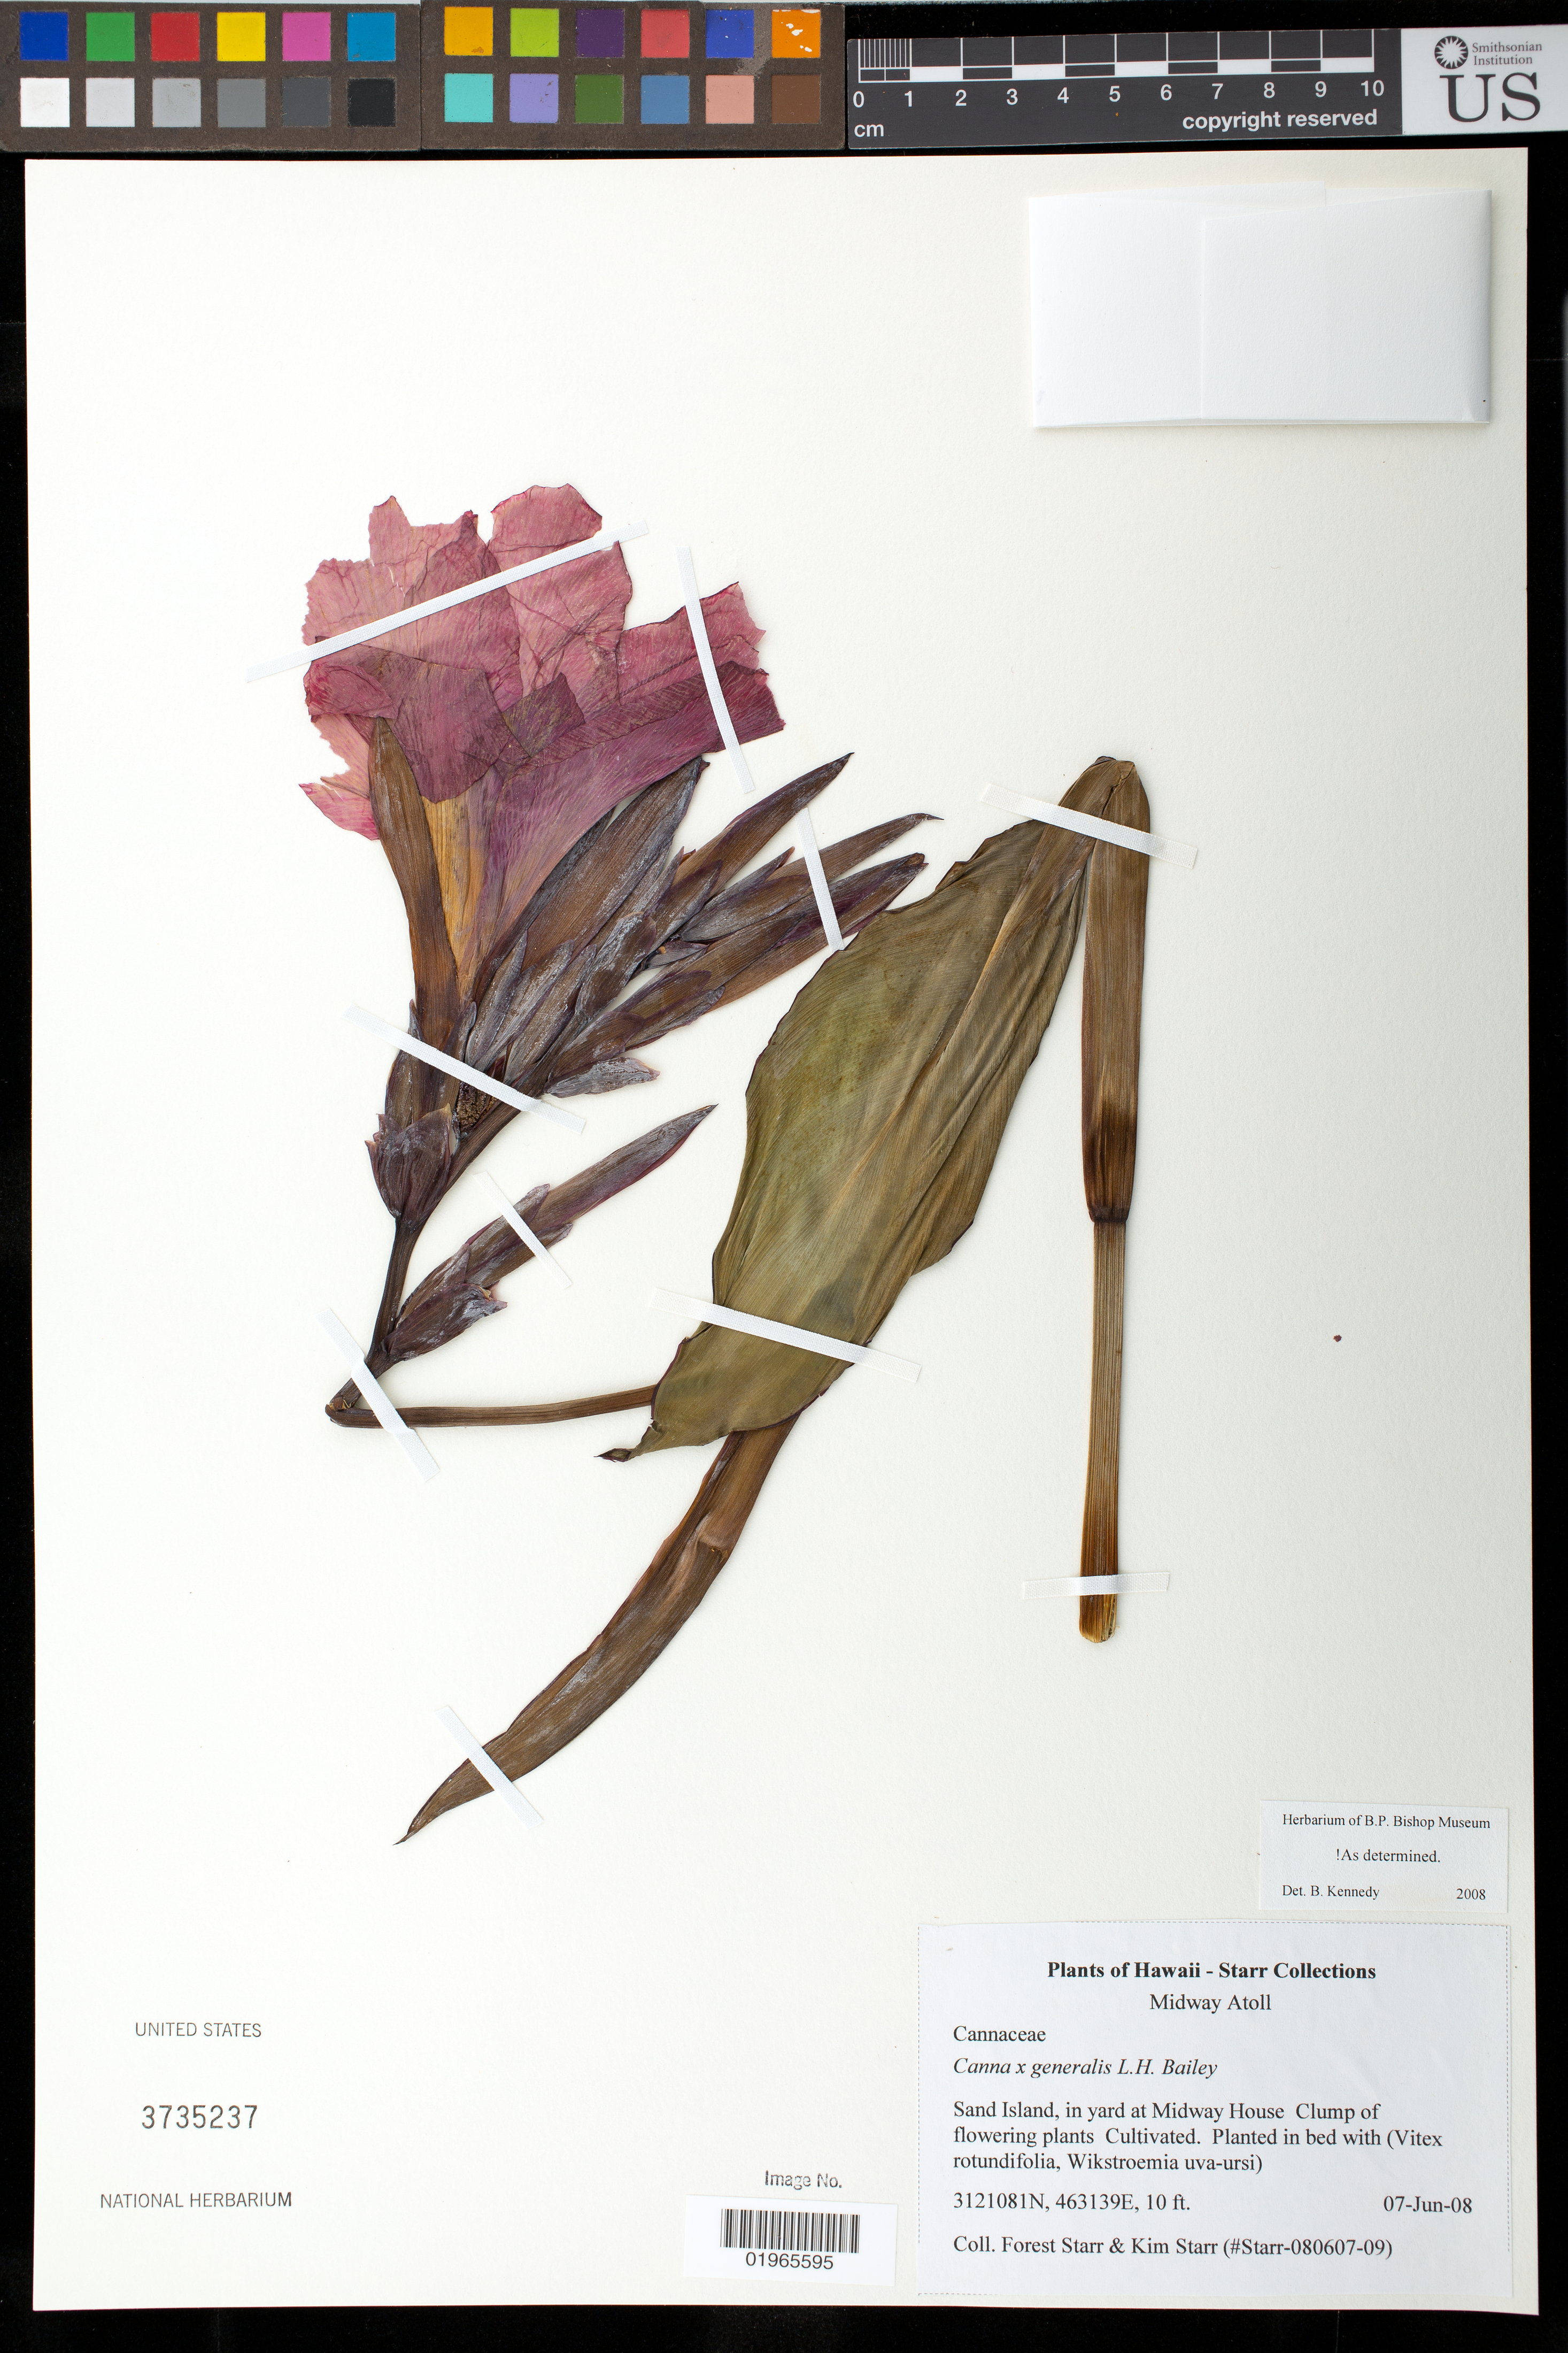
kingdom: Plantae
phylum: Tracheophyta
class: Liliopsida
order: Zingiberales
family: Cannaceae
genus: Canna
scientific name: Canna x generalis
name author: L.H. Bailey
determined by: Kennedy, B.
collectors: F. Starr & K. Starr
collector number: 080607-09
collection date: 2008-06-07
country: U.S. Administered Pacific Islands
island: Midway Atoll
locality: Sand Island, in yard at Midway House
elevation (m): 3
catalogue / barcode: US 3735237